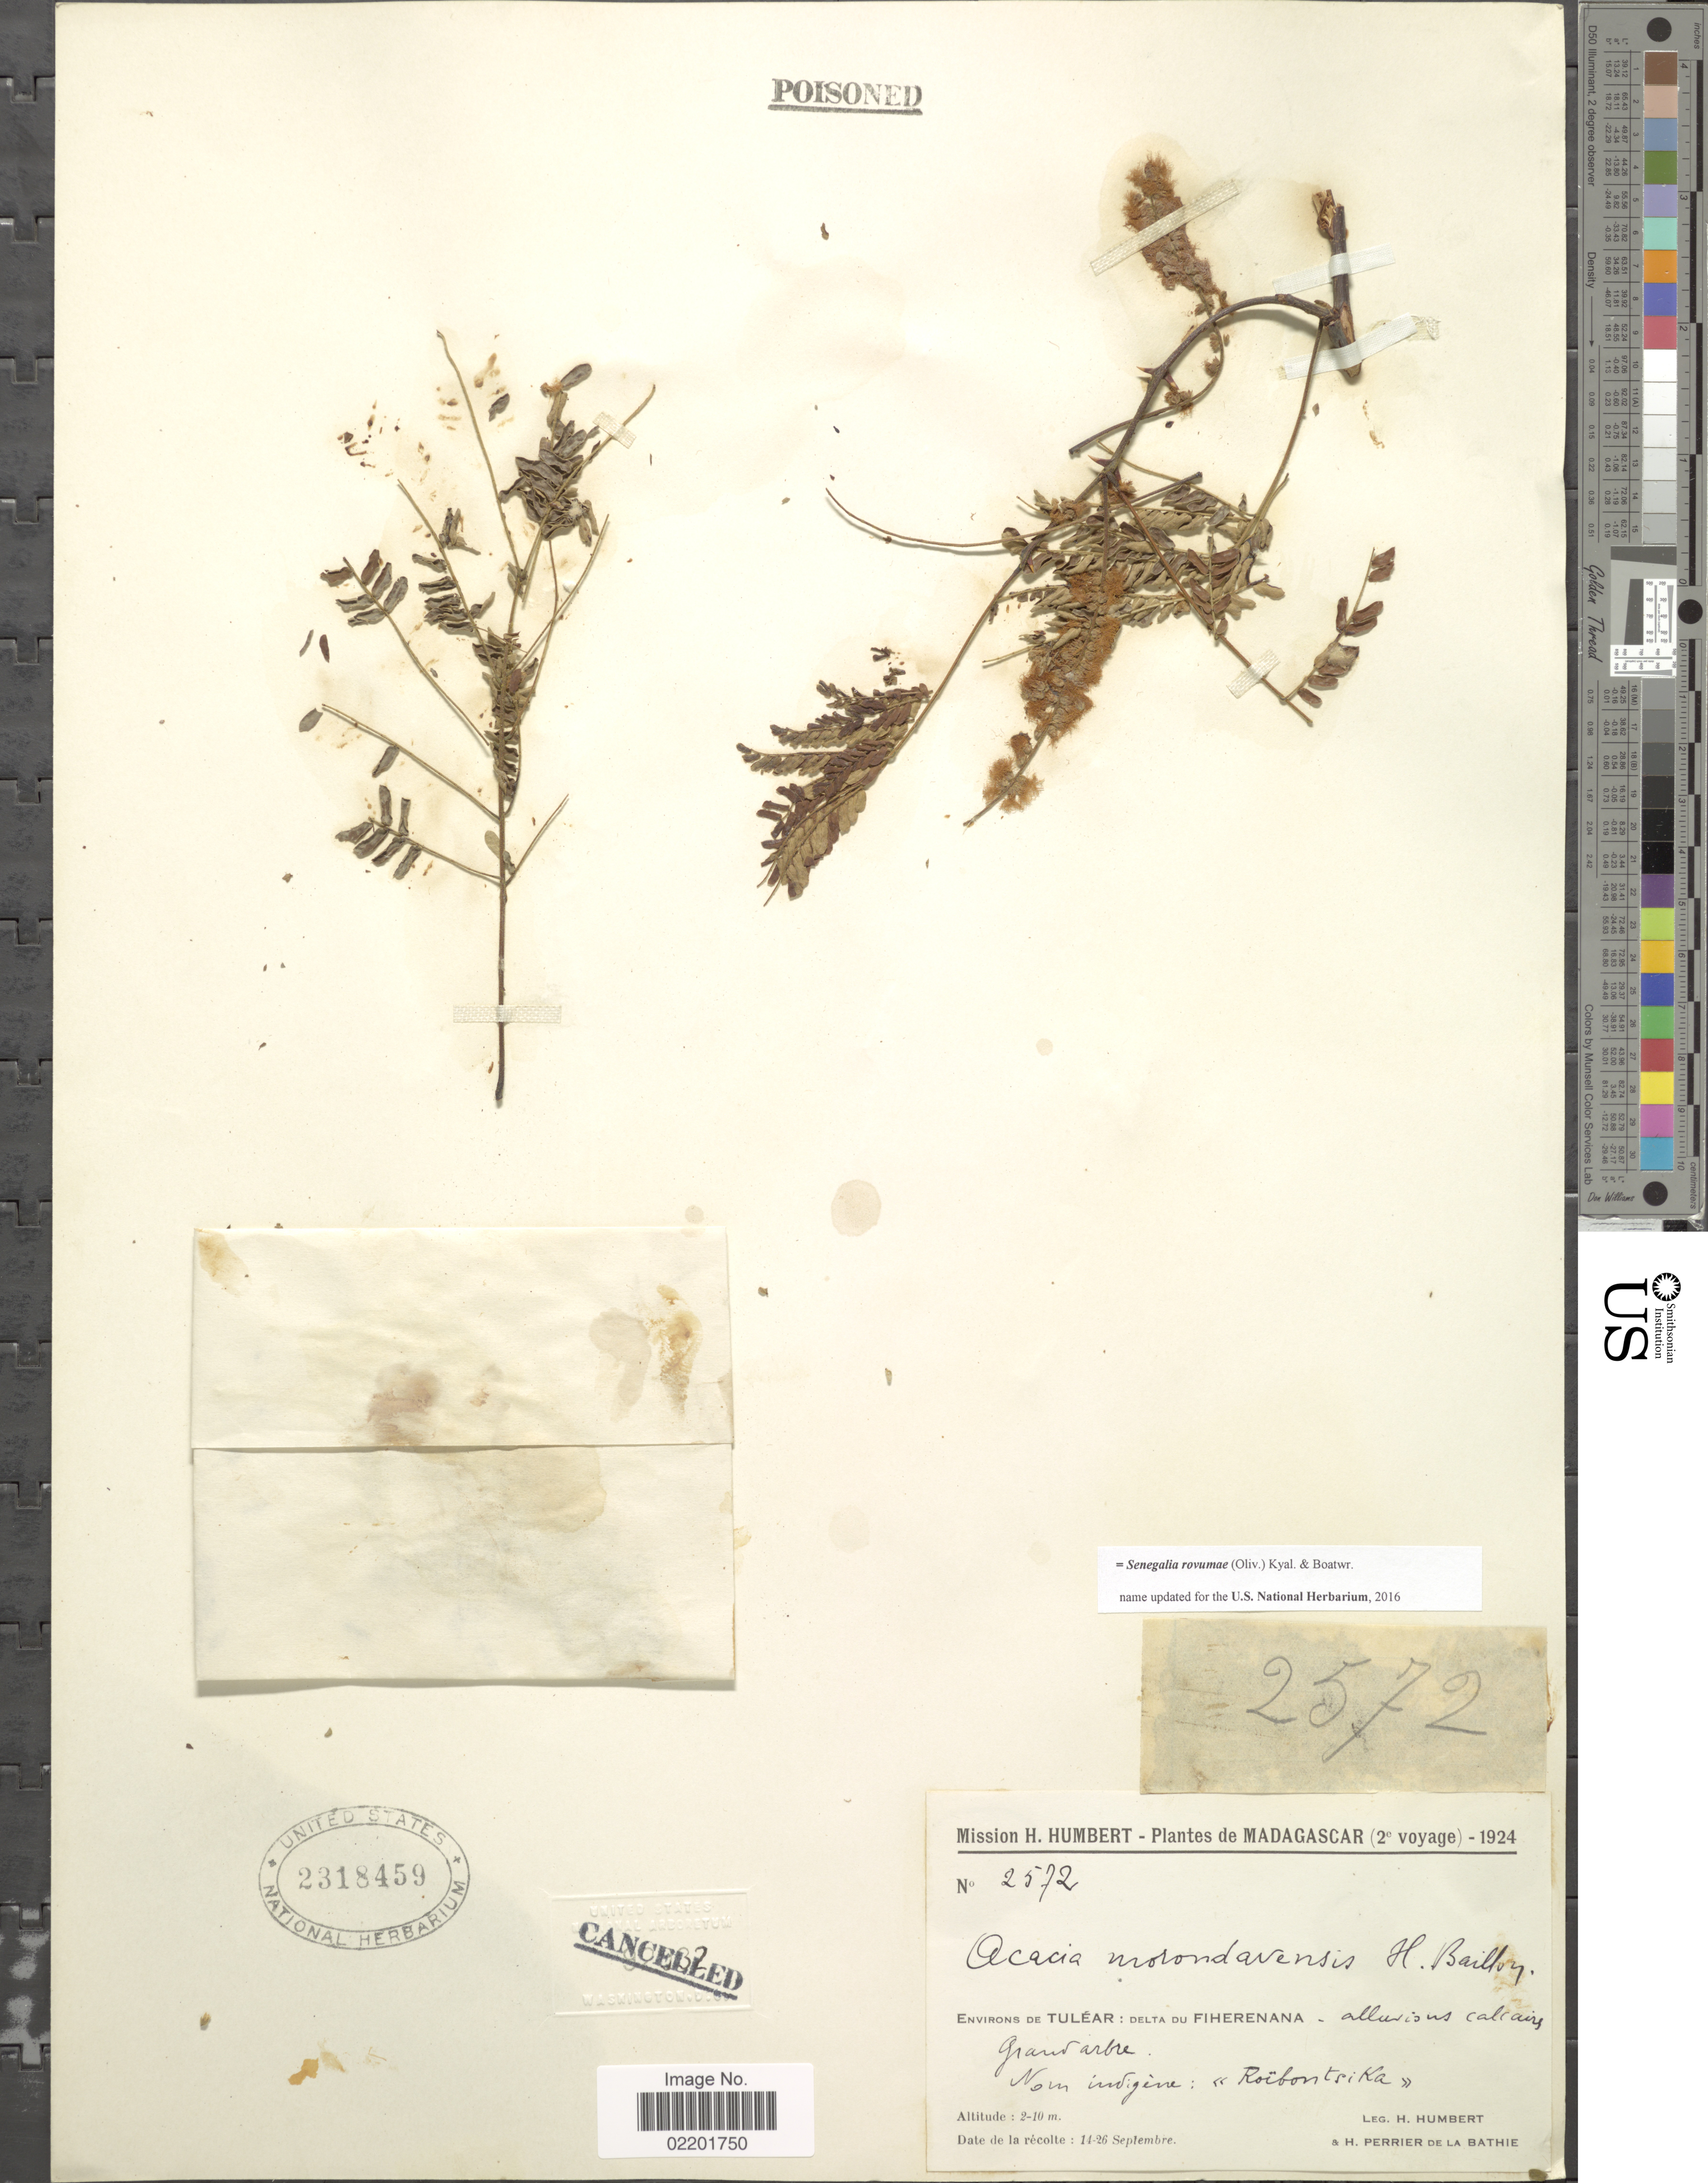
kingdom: Plantae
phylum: Tracheophyta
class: Magnoliopsida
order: Fabales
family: Fabaceae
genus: Senegalia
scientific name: Senegalia rovumae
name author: (Oliv.) Kyal. & Boatwr.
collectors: H. Humbert & H. Perrier de la Bâthie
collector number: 2572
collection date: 1924-09-14/1924-09-26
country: Madagascar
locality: Environs de Tulear, delta du Fiherenana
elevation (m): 2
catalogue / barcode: US 2318459